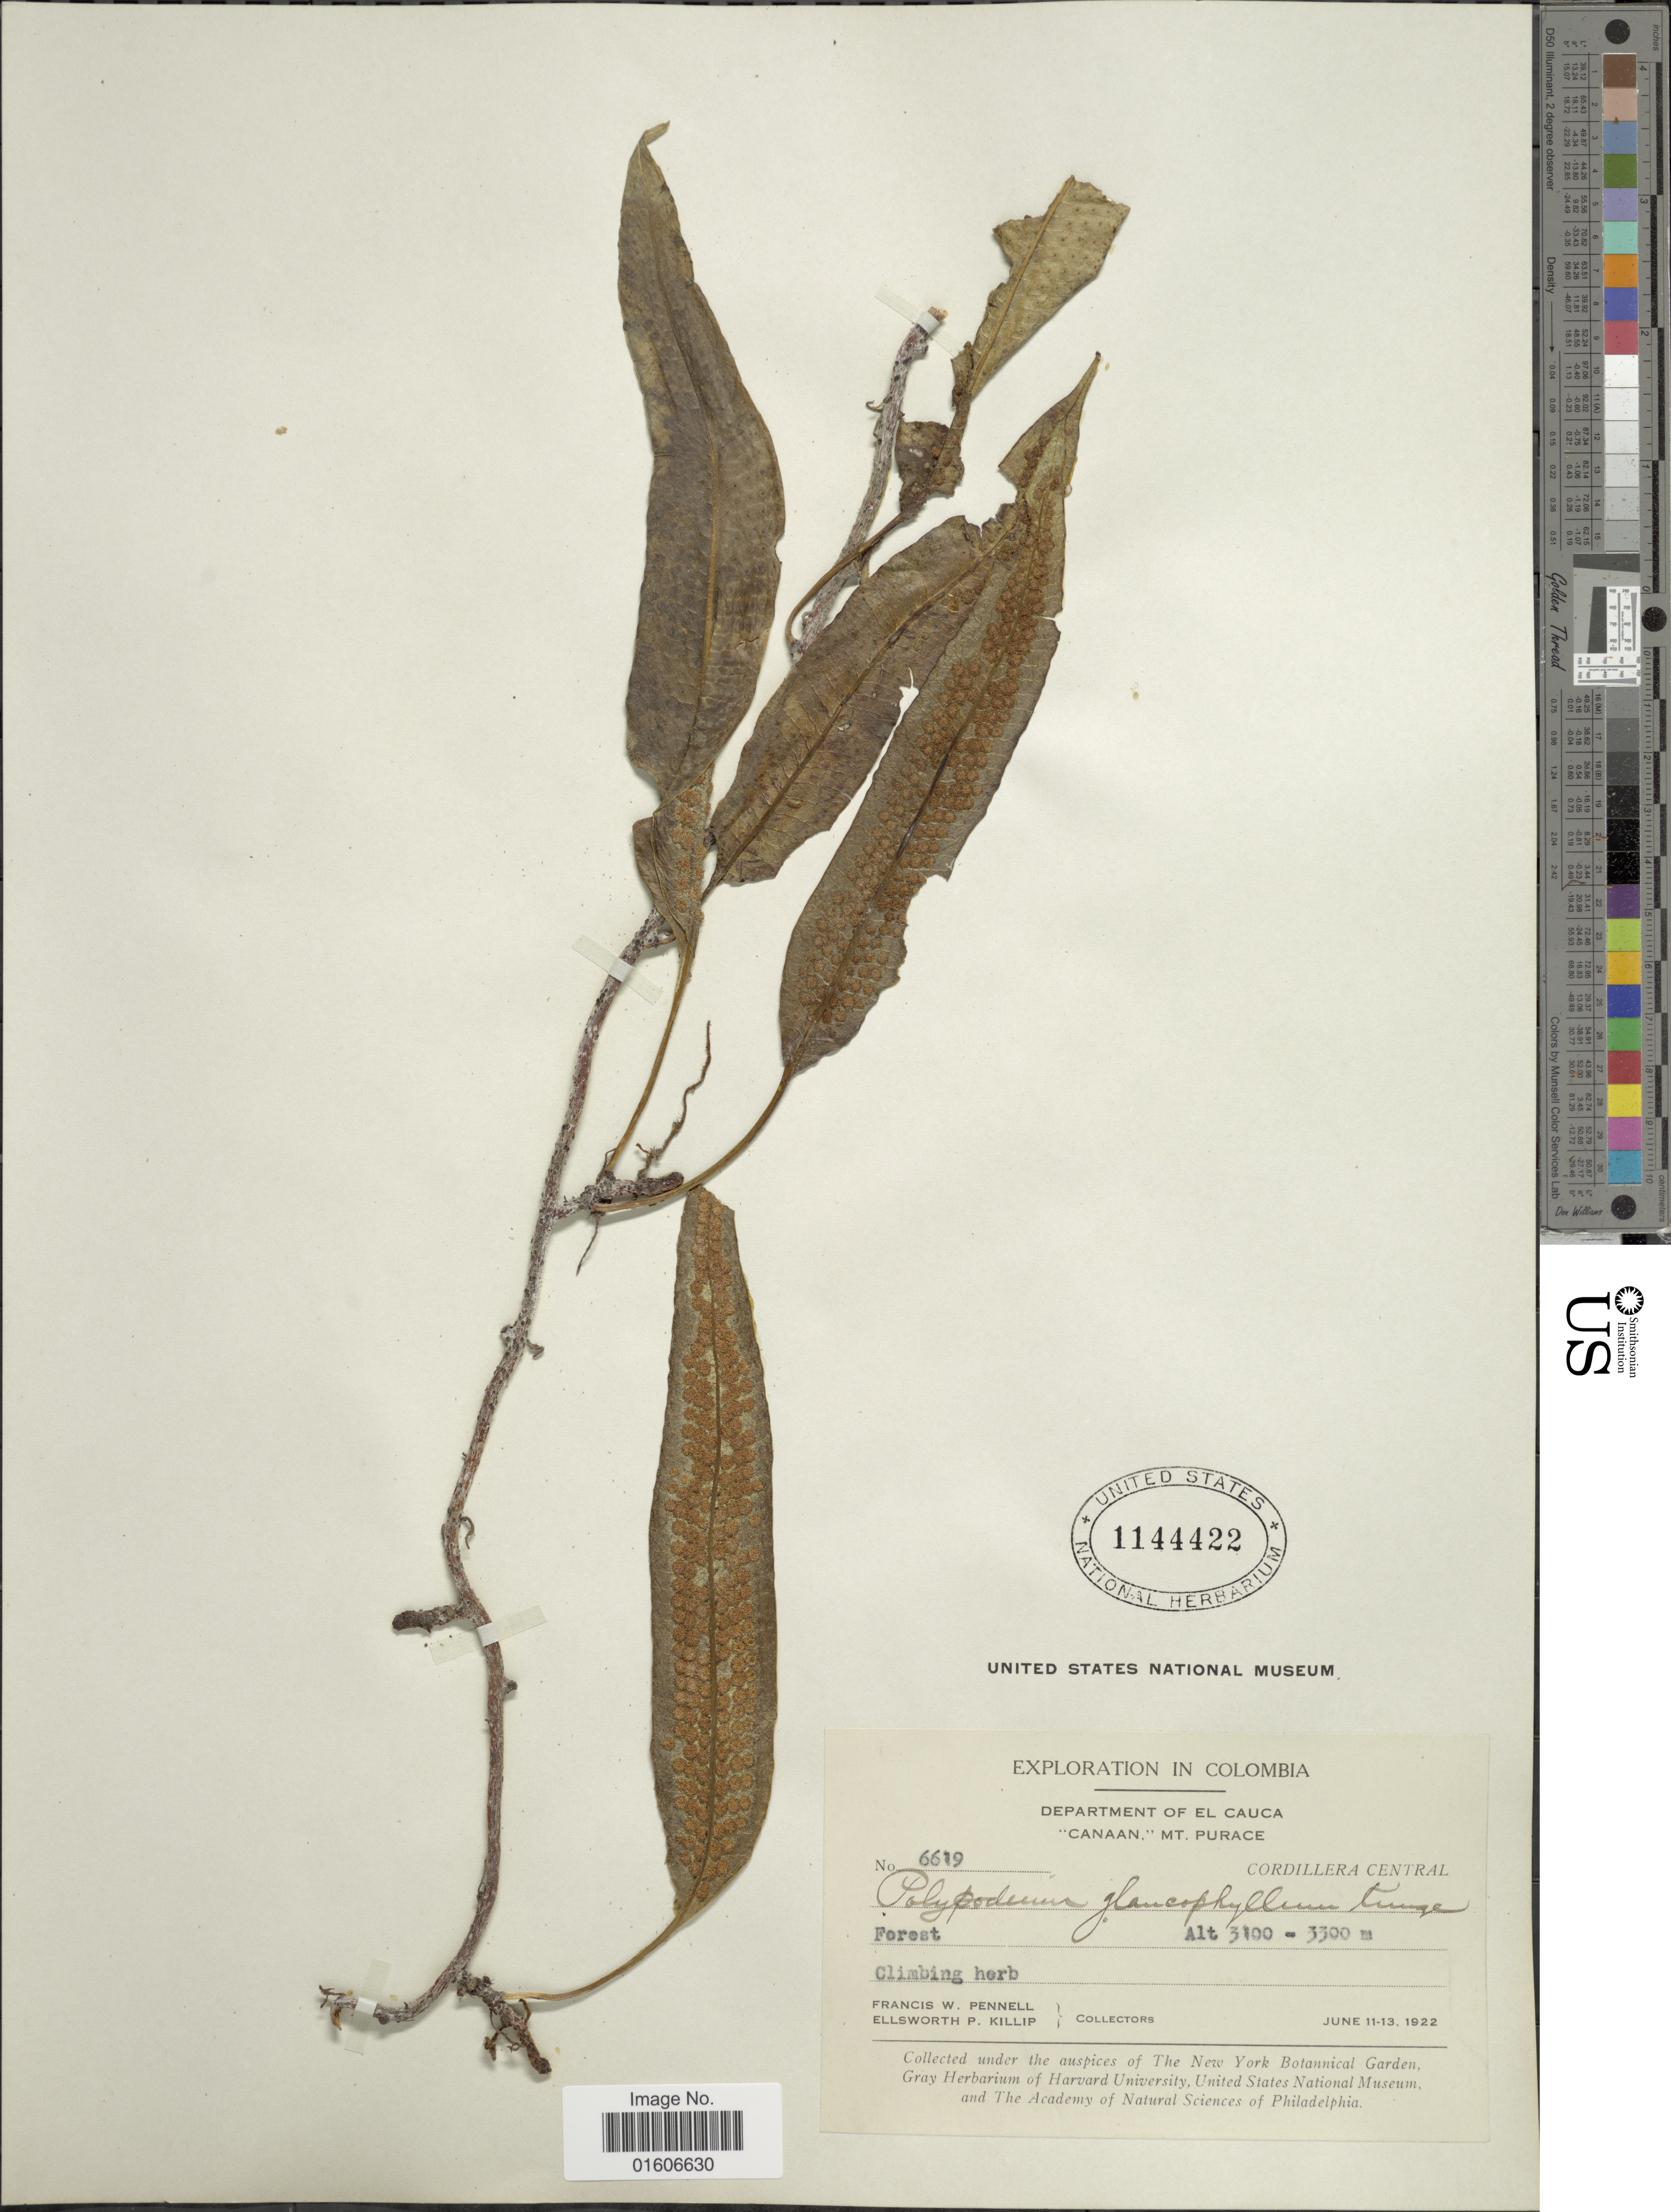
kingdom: Plantae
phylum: Tracheophyta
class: Polypodiopsida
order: Polypodiales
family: Polypodiaceae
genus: Serpocaulon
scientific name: Serpocaulon levigatum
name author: (Cav.) A.R. Sm.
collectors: F. W. Pennell & E. P. Killip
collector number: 6619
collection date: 1922-06-11/1922-06-13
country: Colombia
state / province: Cauca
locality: Department of El Cauca. "Canaan", Mt. Purace. Cordillera Central.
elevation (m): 3100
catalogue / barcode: US 1144422